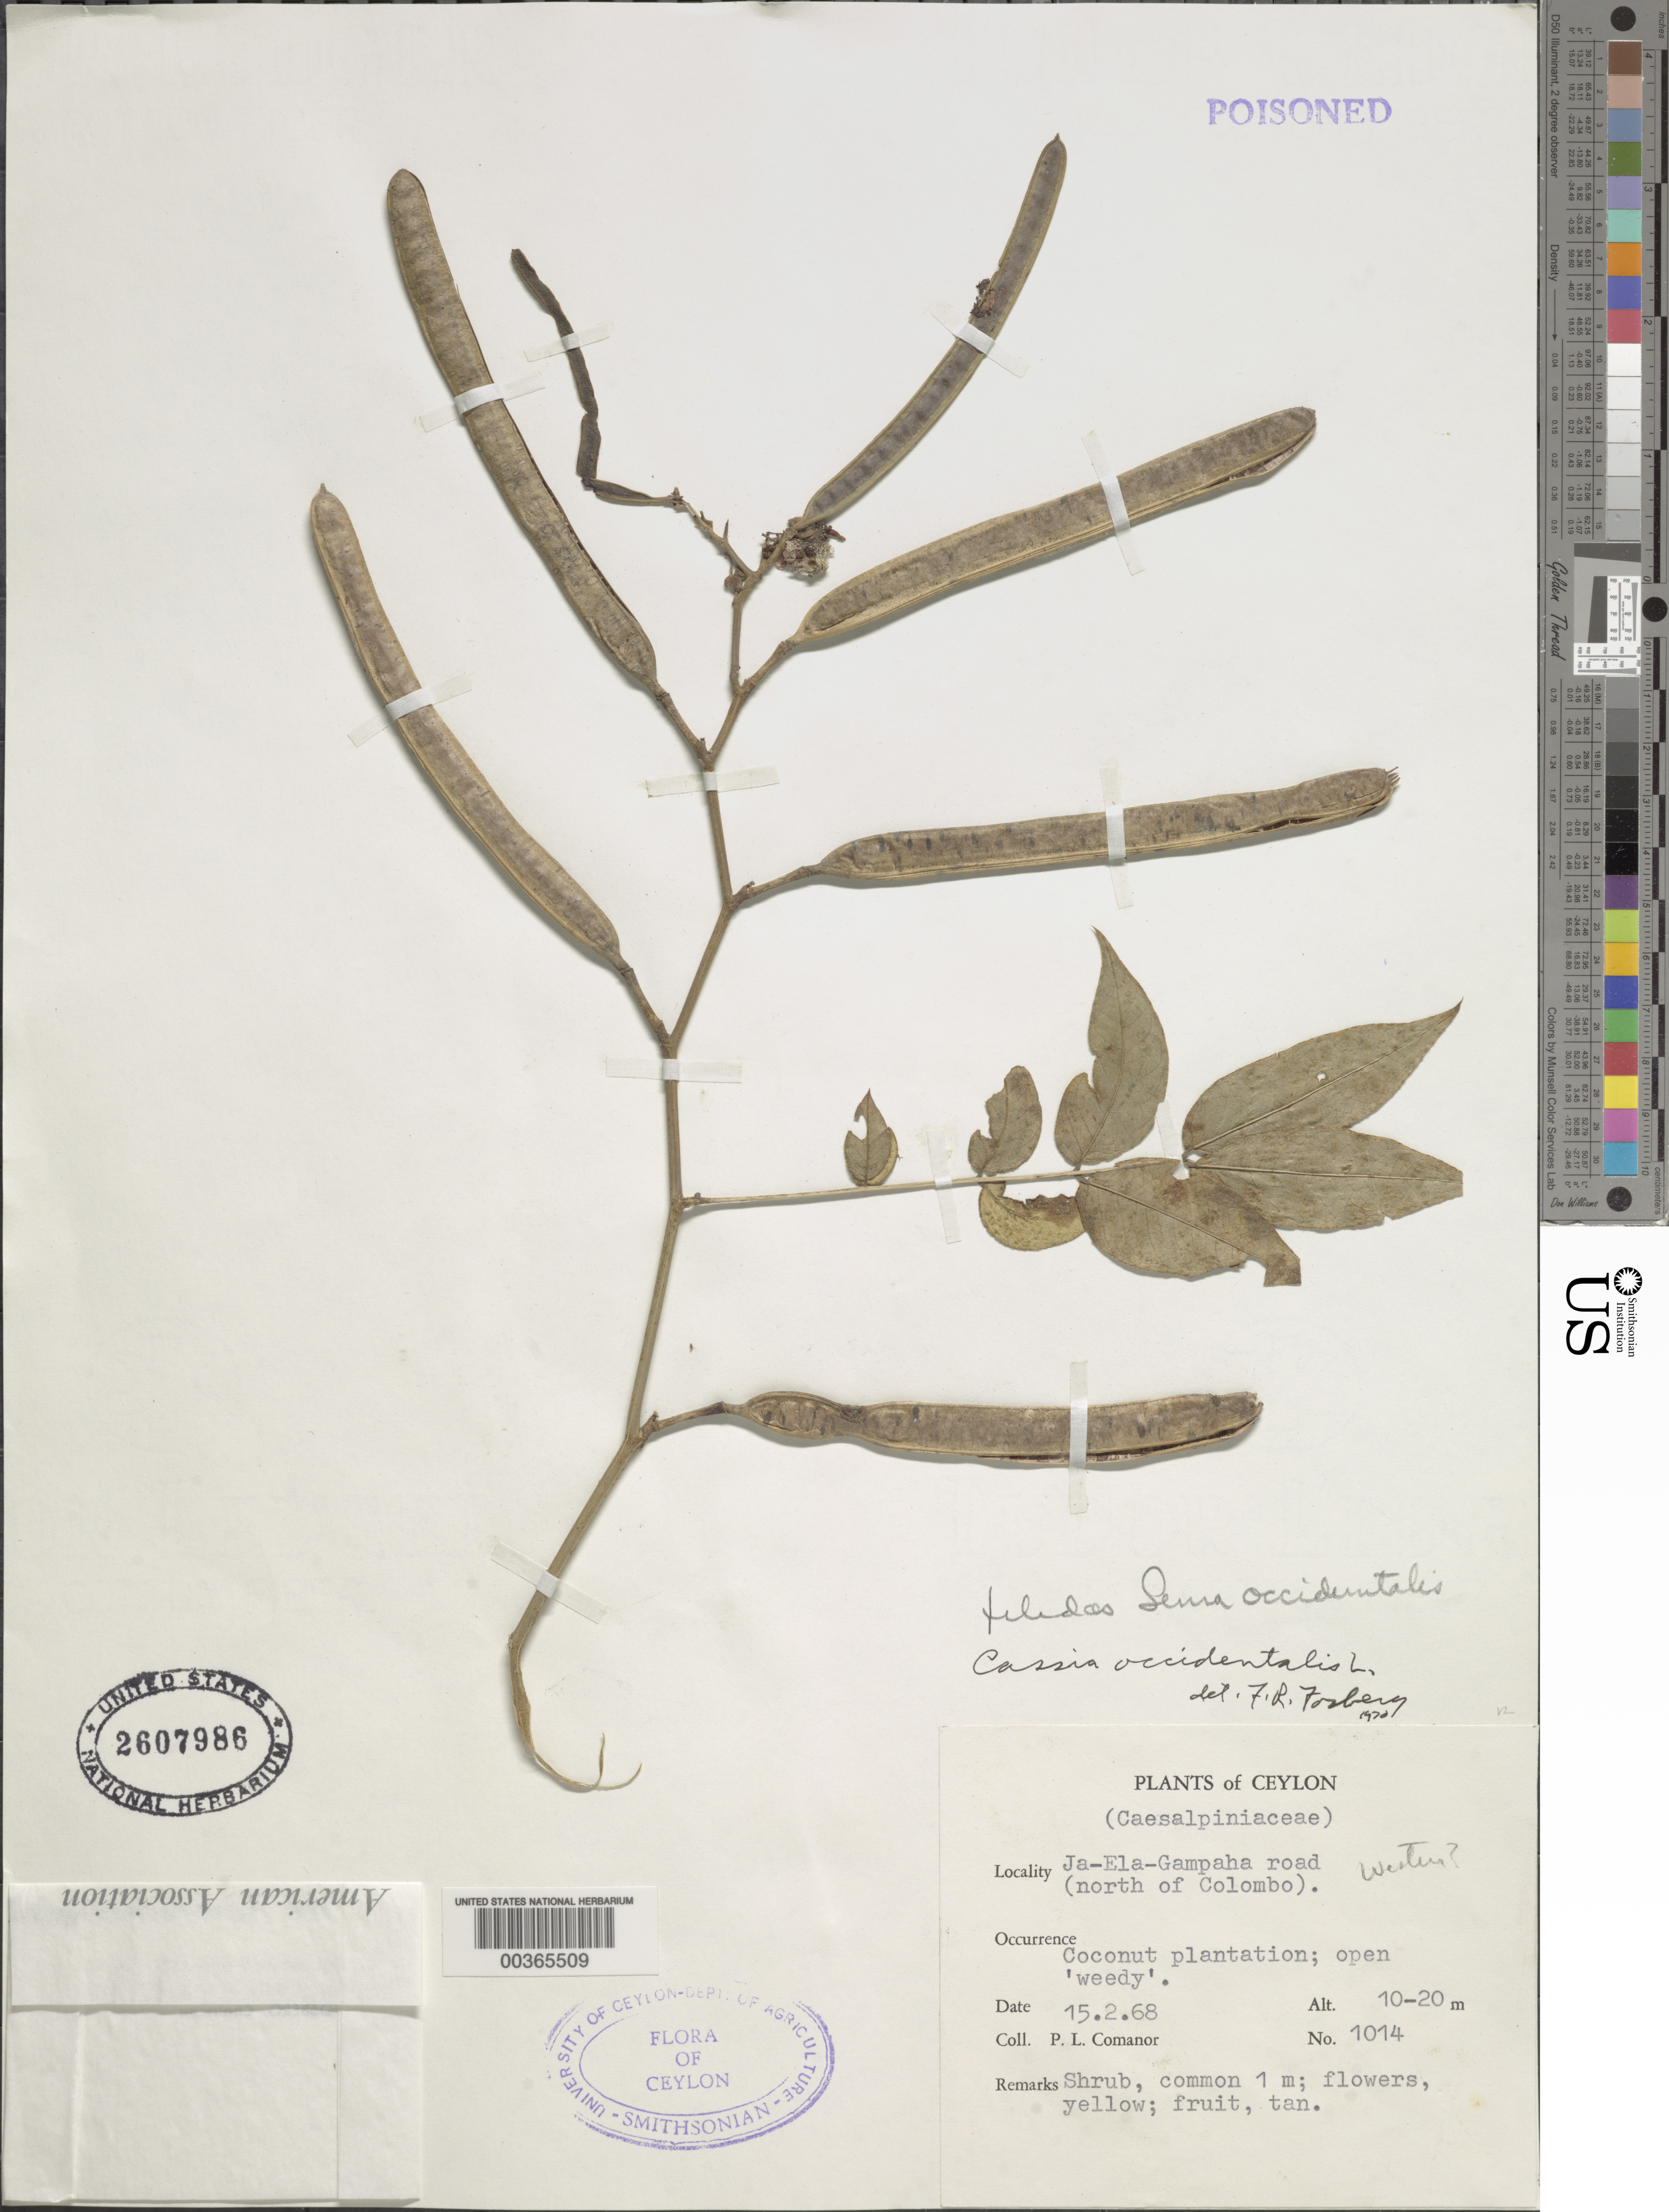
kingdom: Plantae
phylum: Tracheophyta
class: Magnoliopsida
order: Fabales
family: Fabaceae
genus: Senna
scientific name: Senna occidentalis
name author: (L.) Link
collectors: P. Comanor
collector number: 1014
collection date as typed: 15 Feb 1968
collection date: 1968-02-15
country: Sri Lanka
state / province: Western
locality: Ja-ela-gampaha road, n of colombo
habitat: Coconut plantation; open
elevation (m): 10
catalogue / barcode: US 2607986